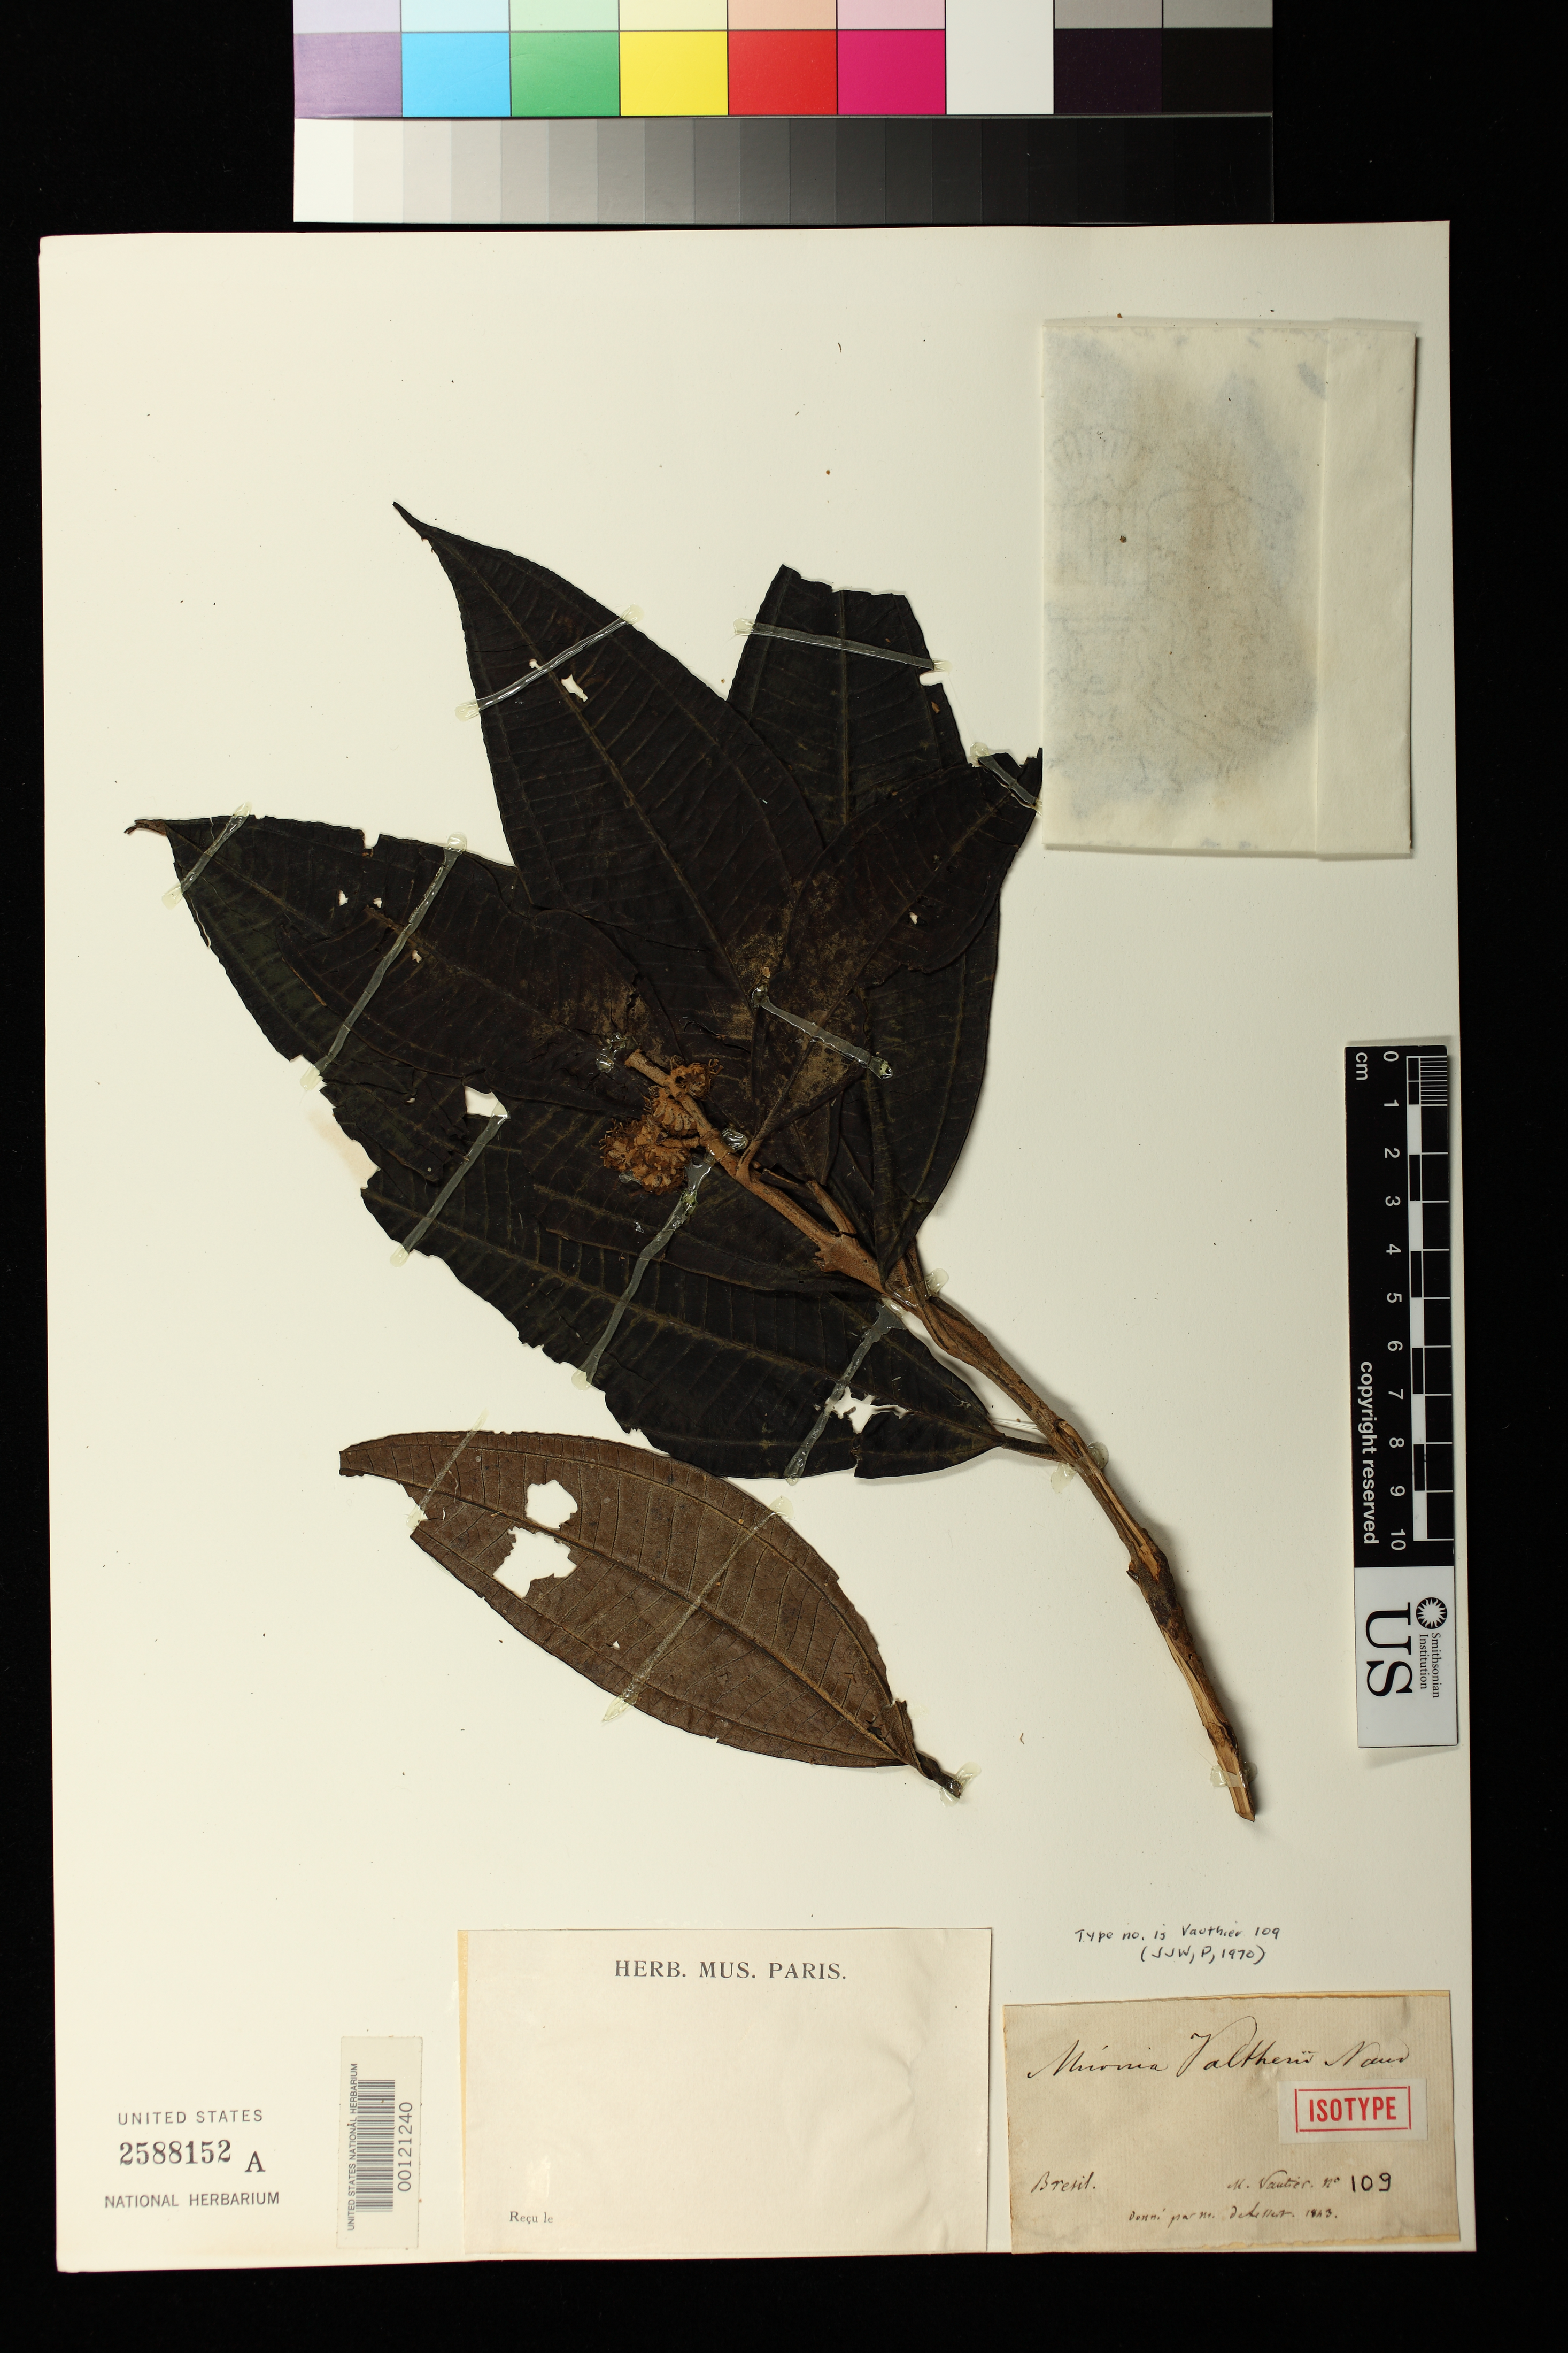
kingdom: Plantae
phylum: Tracheophyta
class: Magnoliopsida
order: Myrtales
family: Melastomataceae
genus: Miconia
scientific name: Miconia valtherii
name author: Naudin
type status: Isotype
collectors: A. Vauthier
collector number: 109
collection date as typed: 1843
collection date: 1843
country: Brazil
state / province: Rio de Janeiro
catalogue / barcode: US 2588152A